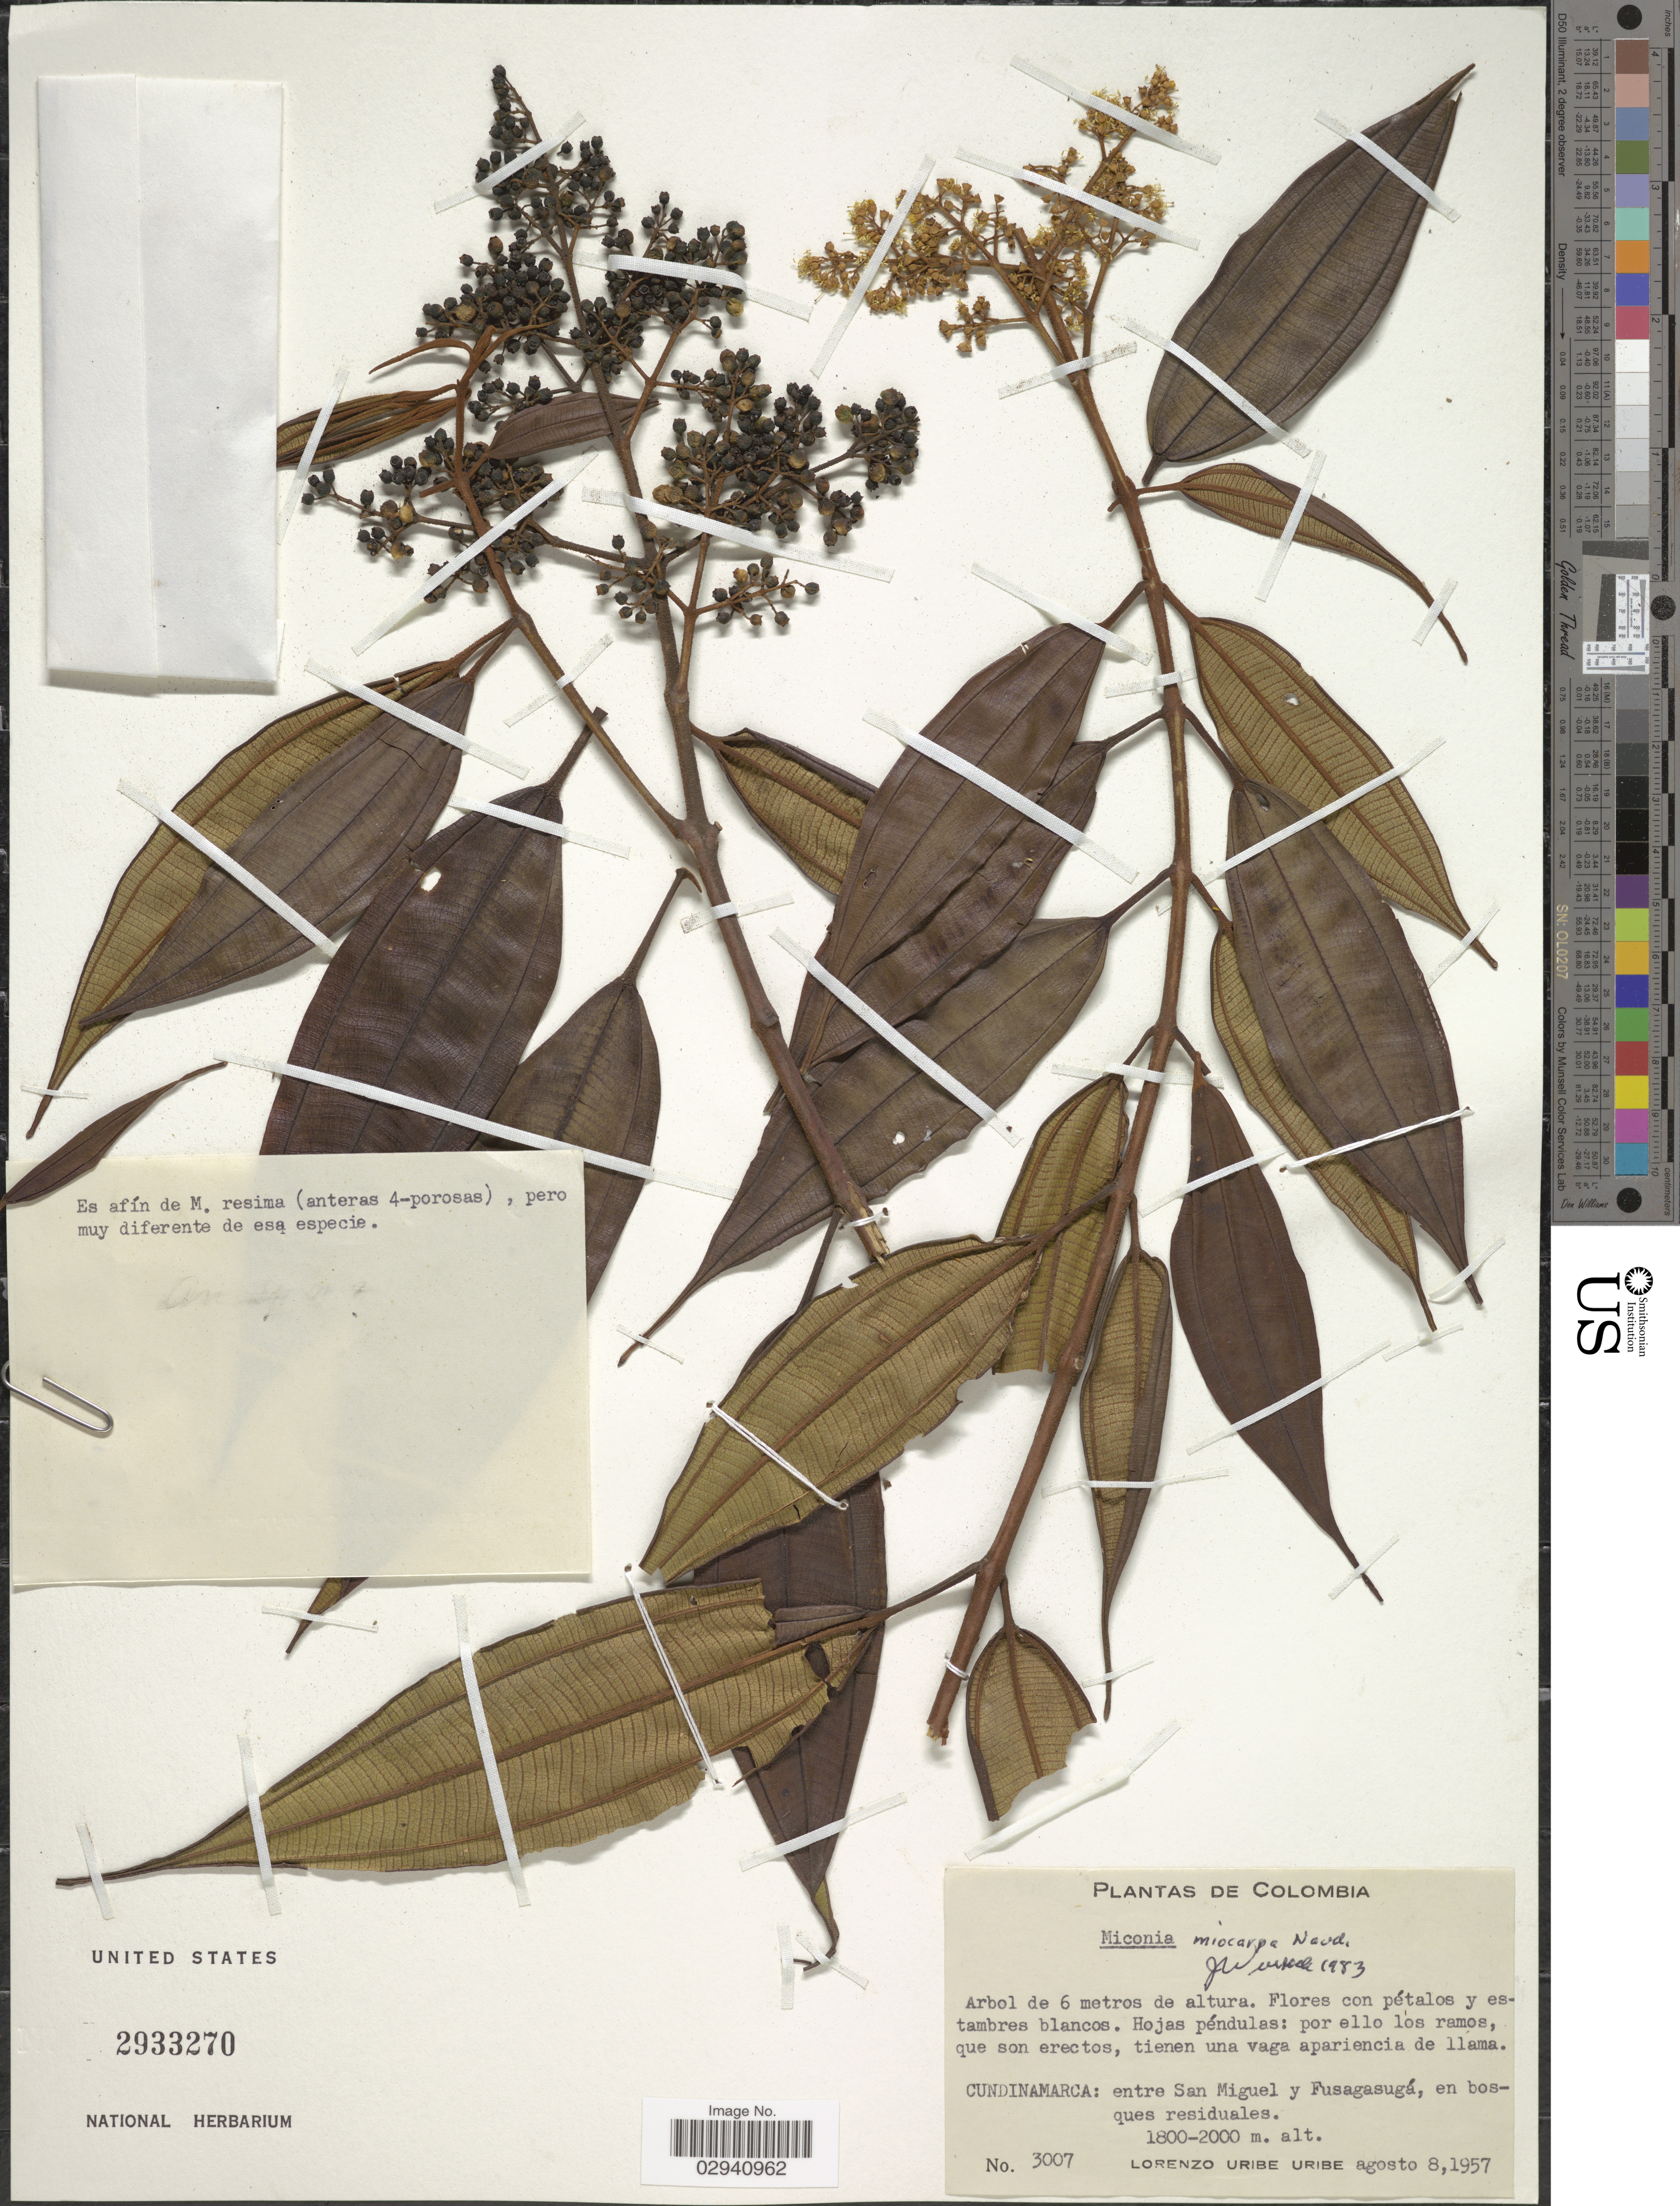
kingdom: Plantae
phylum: Tracheophyta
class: Magnoliopsida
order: Myrtales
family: Melastomataceae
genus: Miconia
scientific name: Miconia miocarpa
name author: Naudin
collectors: L. Uribe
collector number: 3007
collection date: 1957-08-08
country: Colombia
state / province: Cundinamarca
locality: Cundinamarca: entre San Miguel y Fusagasugá.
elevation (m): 1800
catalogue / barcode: US 2933270